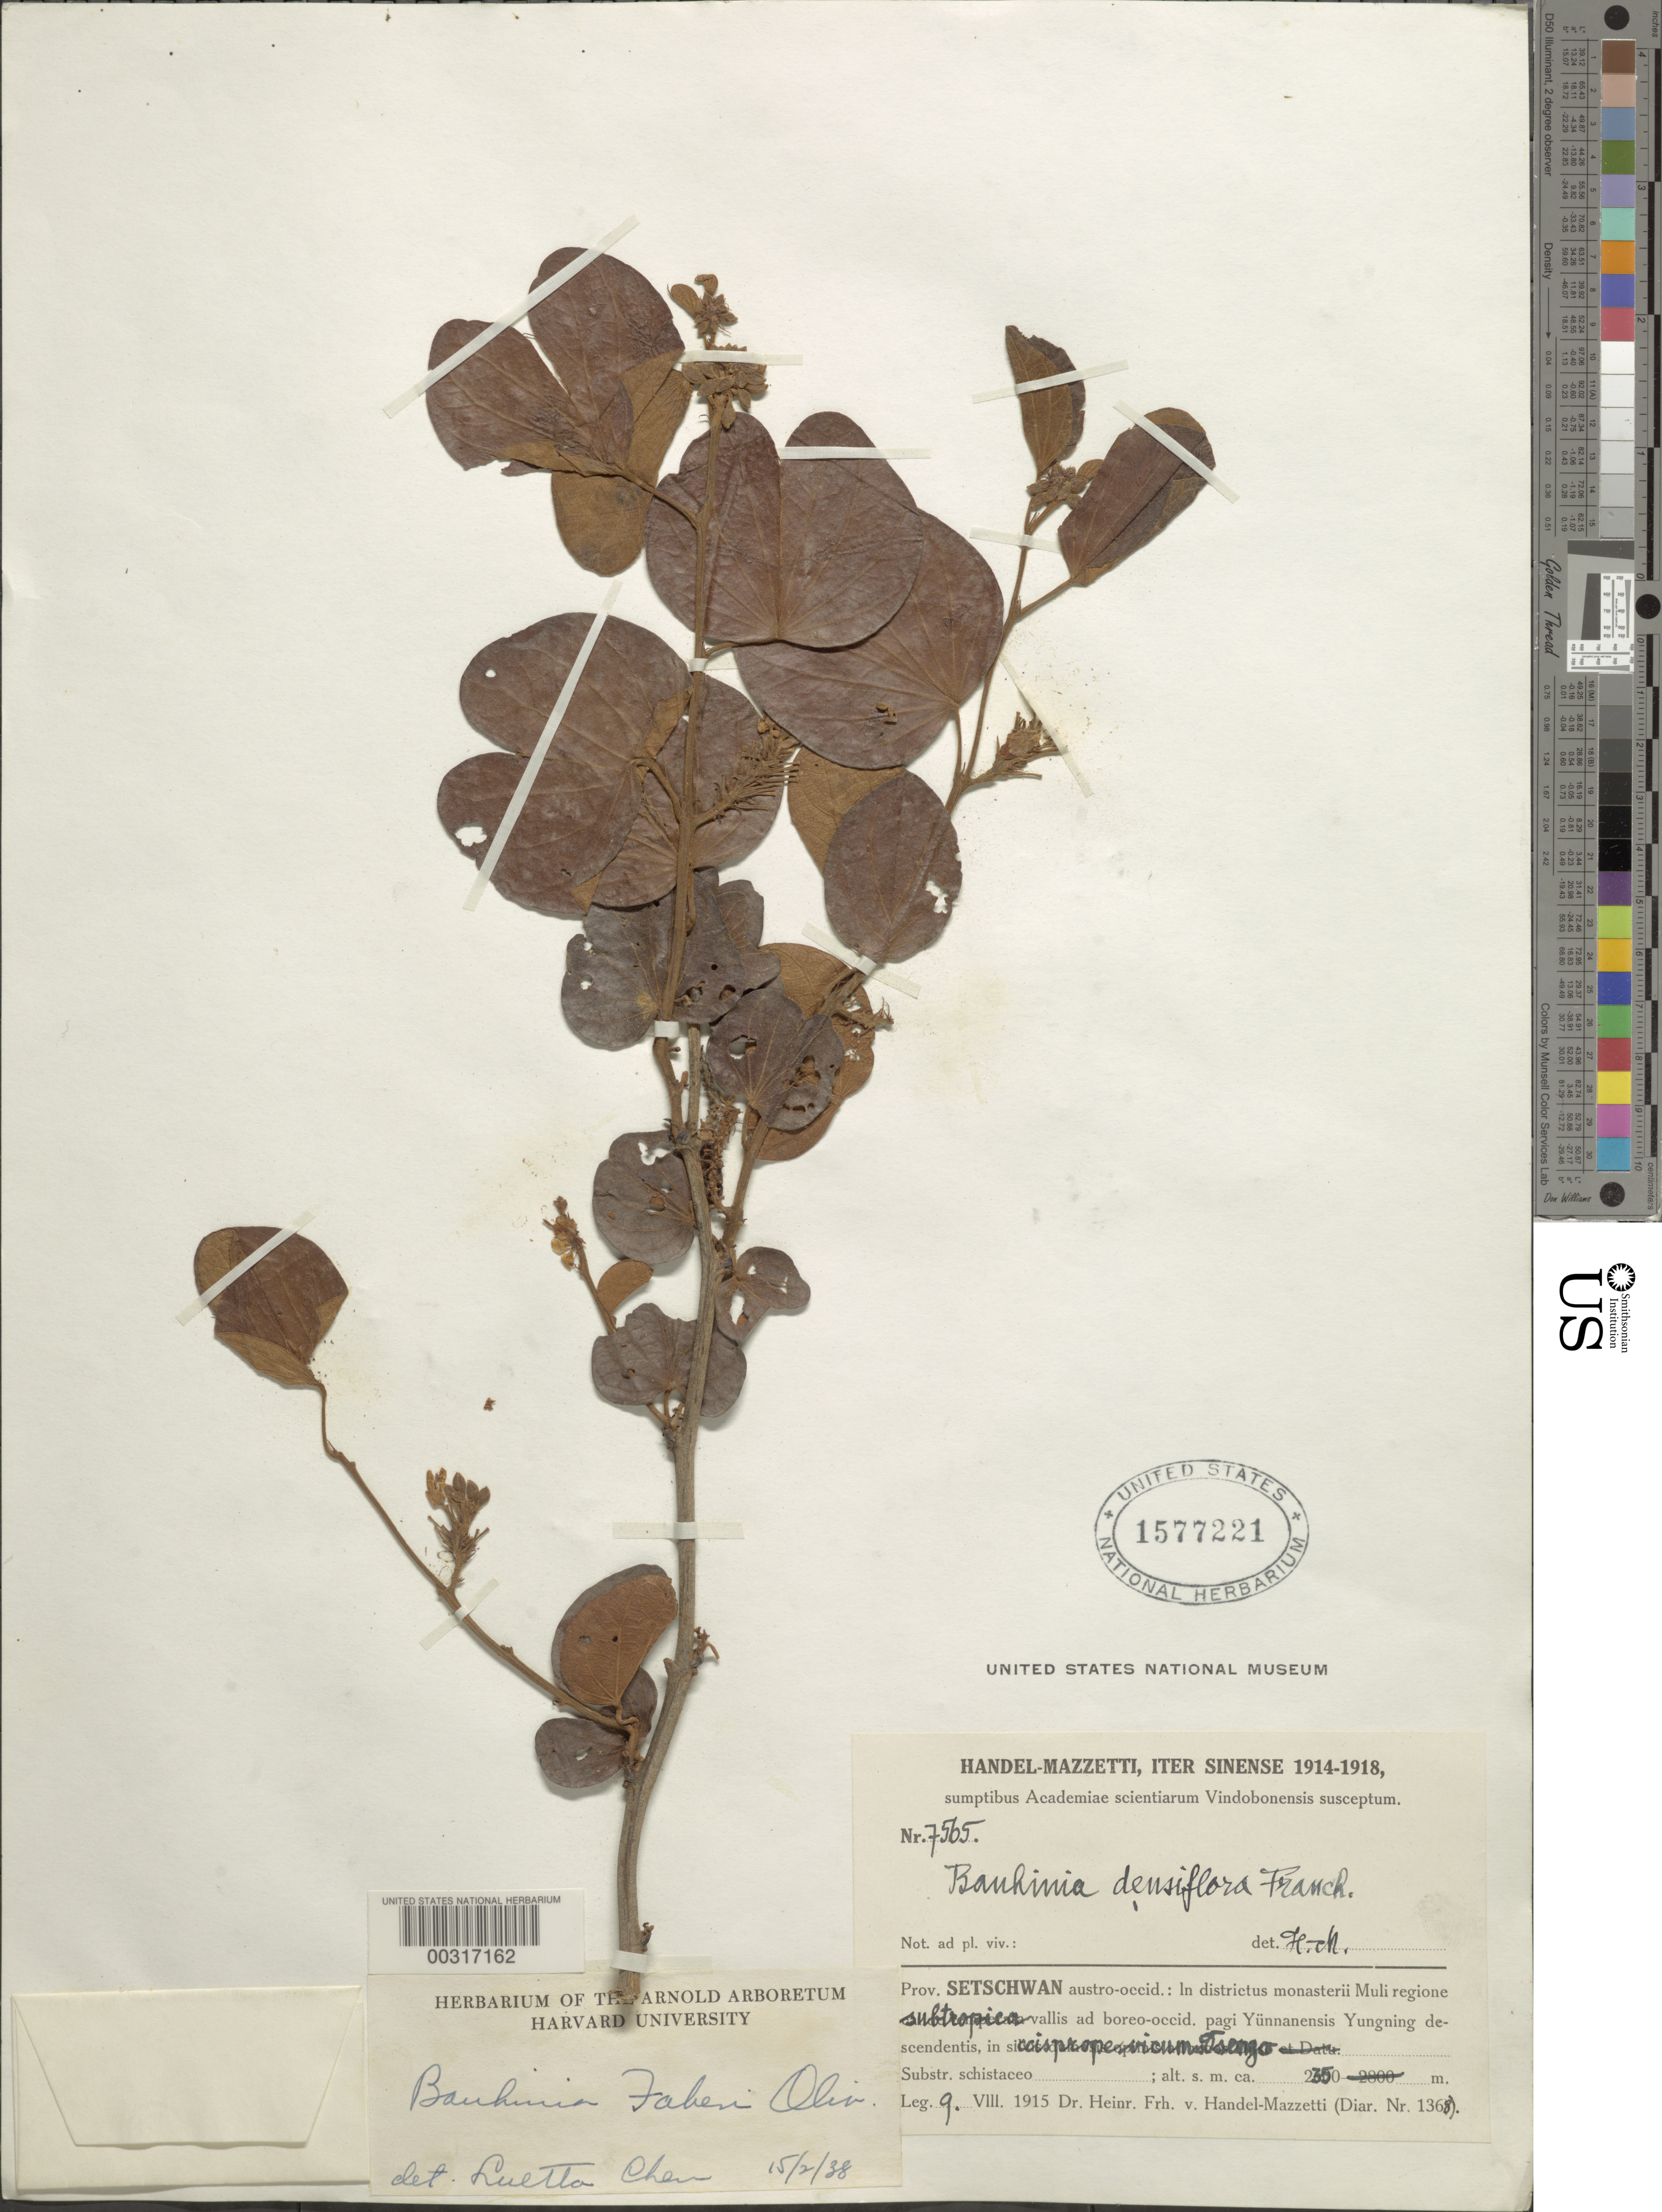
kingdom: Plantae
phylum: Tracheophyta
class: Magnoliopsida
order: Fabales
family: Fabaceae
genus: Bauhinia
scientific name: Bauhinia brachycarpa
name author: Wall. ex Benth.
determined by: U.S. National Herbarium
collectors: H. Handel-Mazzetti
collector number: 7565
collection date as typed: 09 Jul 1915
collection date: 1915-07-09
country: China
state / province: Sichuan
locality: Muli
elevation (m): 2350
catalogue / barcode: US 1577221